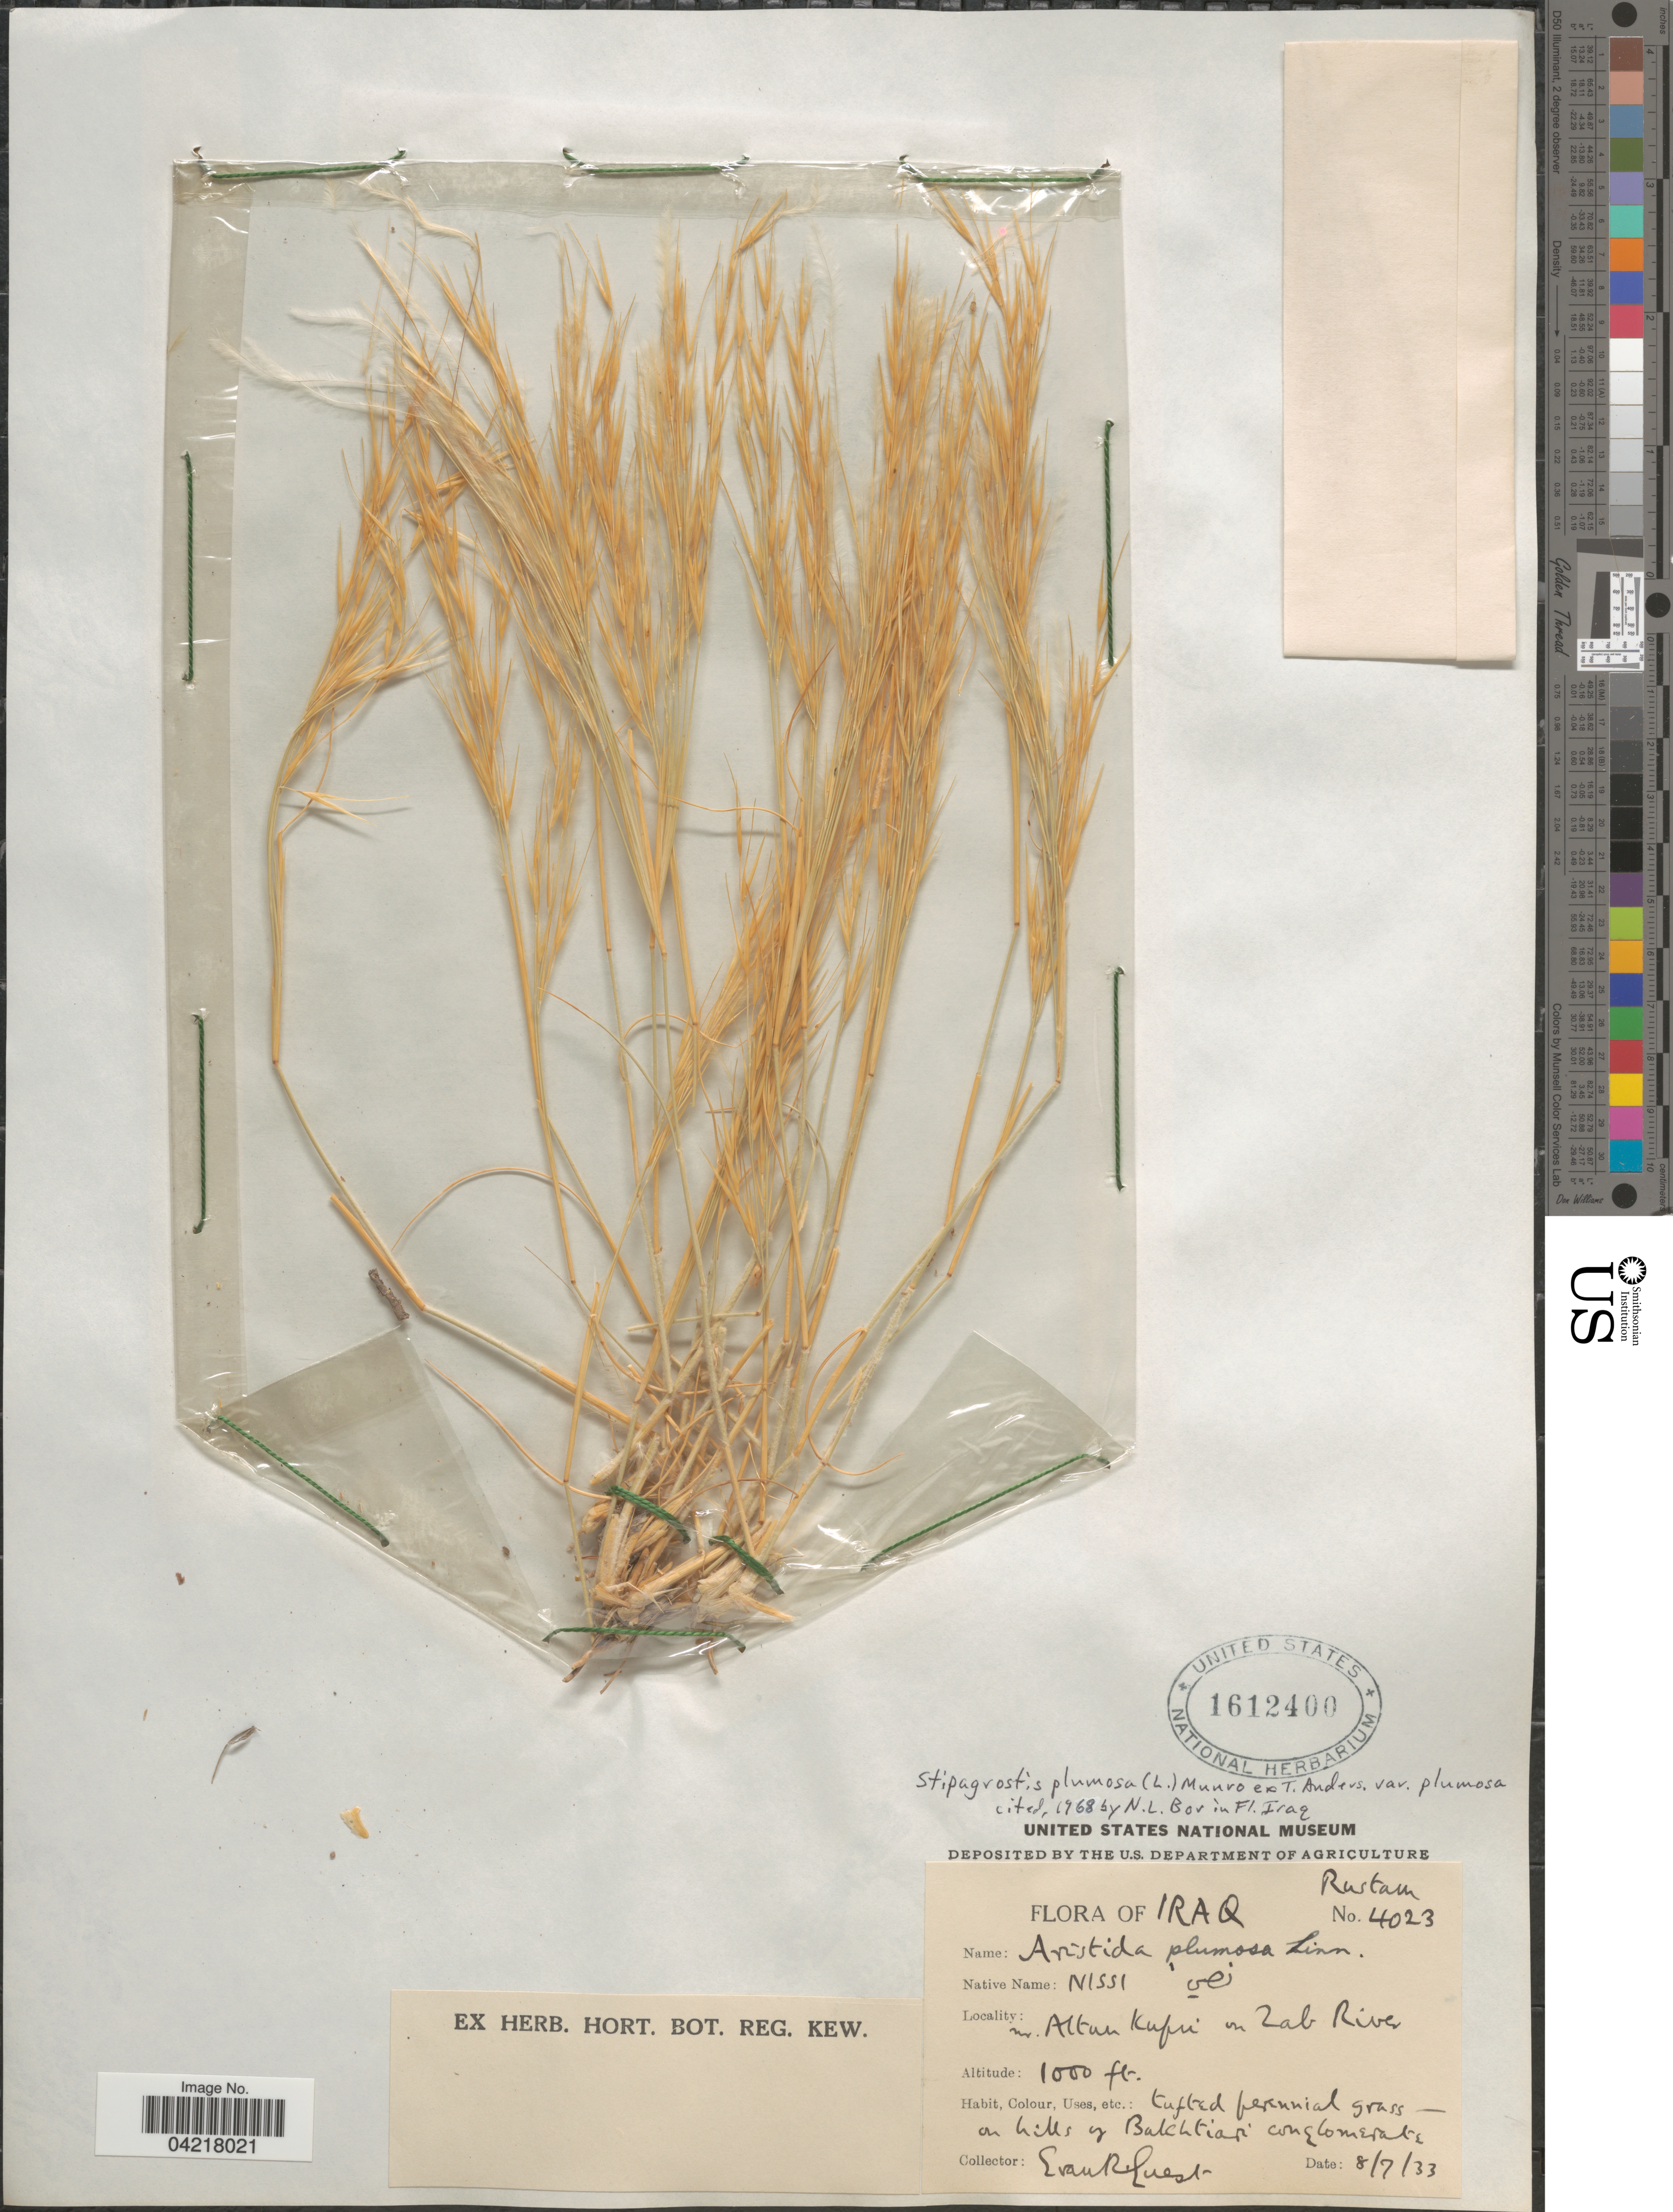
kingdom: Plantae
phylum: Tracheophyta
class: Liliopsida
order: Poales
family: Poaceae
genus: Stipagrostis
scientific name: Stipagrostis plumosa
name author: (L.) Munro ex T. Anderson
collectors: E. Guest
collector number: Rustan4023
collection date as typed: Transcribed d/m/y: 8/7/33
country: Iraq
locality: Nr. Altan Kupri on Zab River. On hills of Bakhtiari conglomerate.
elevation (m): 305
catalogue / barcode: US 1612400